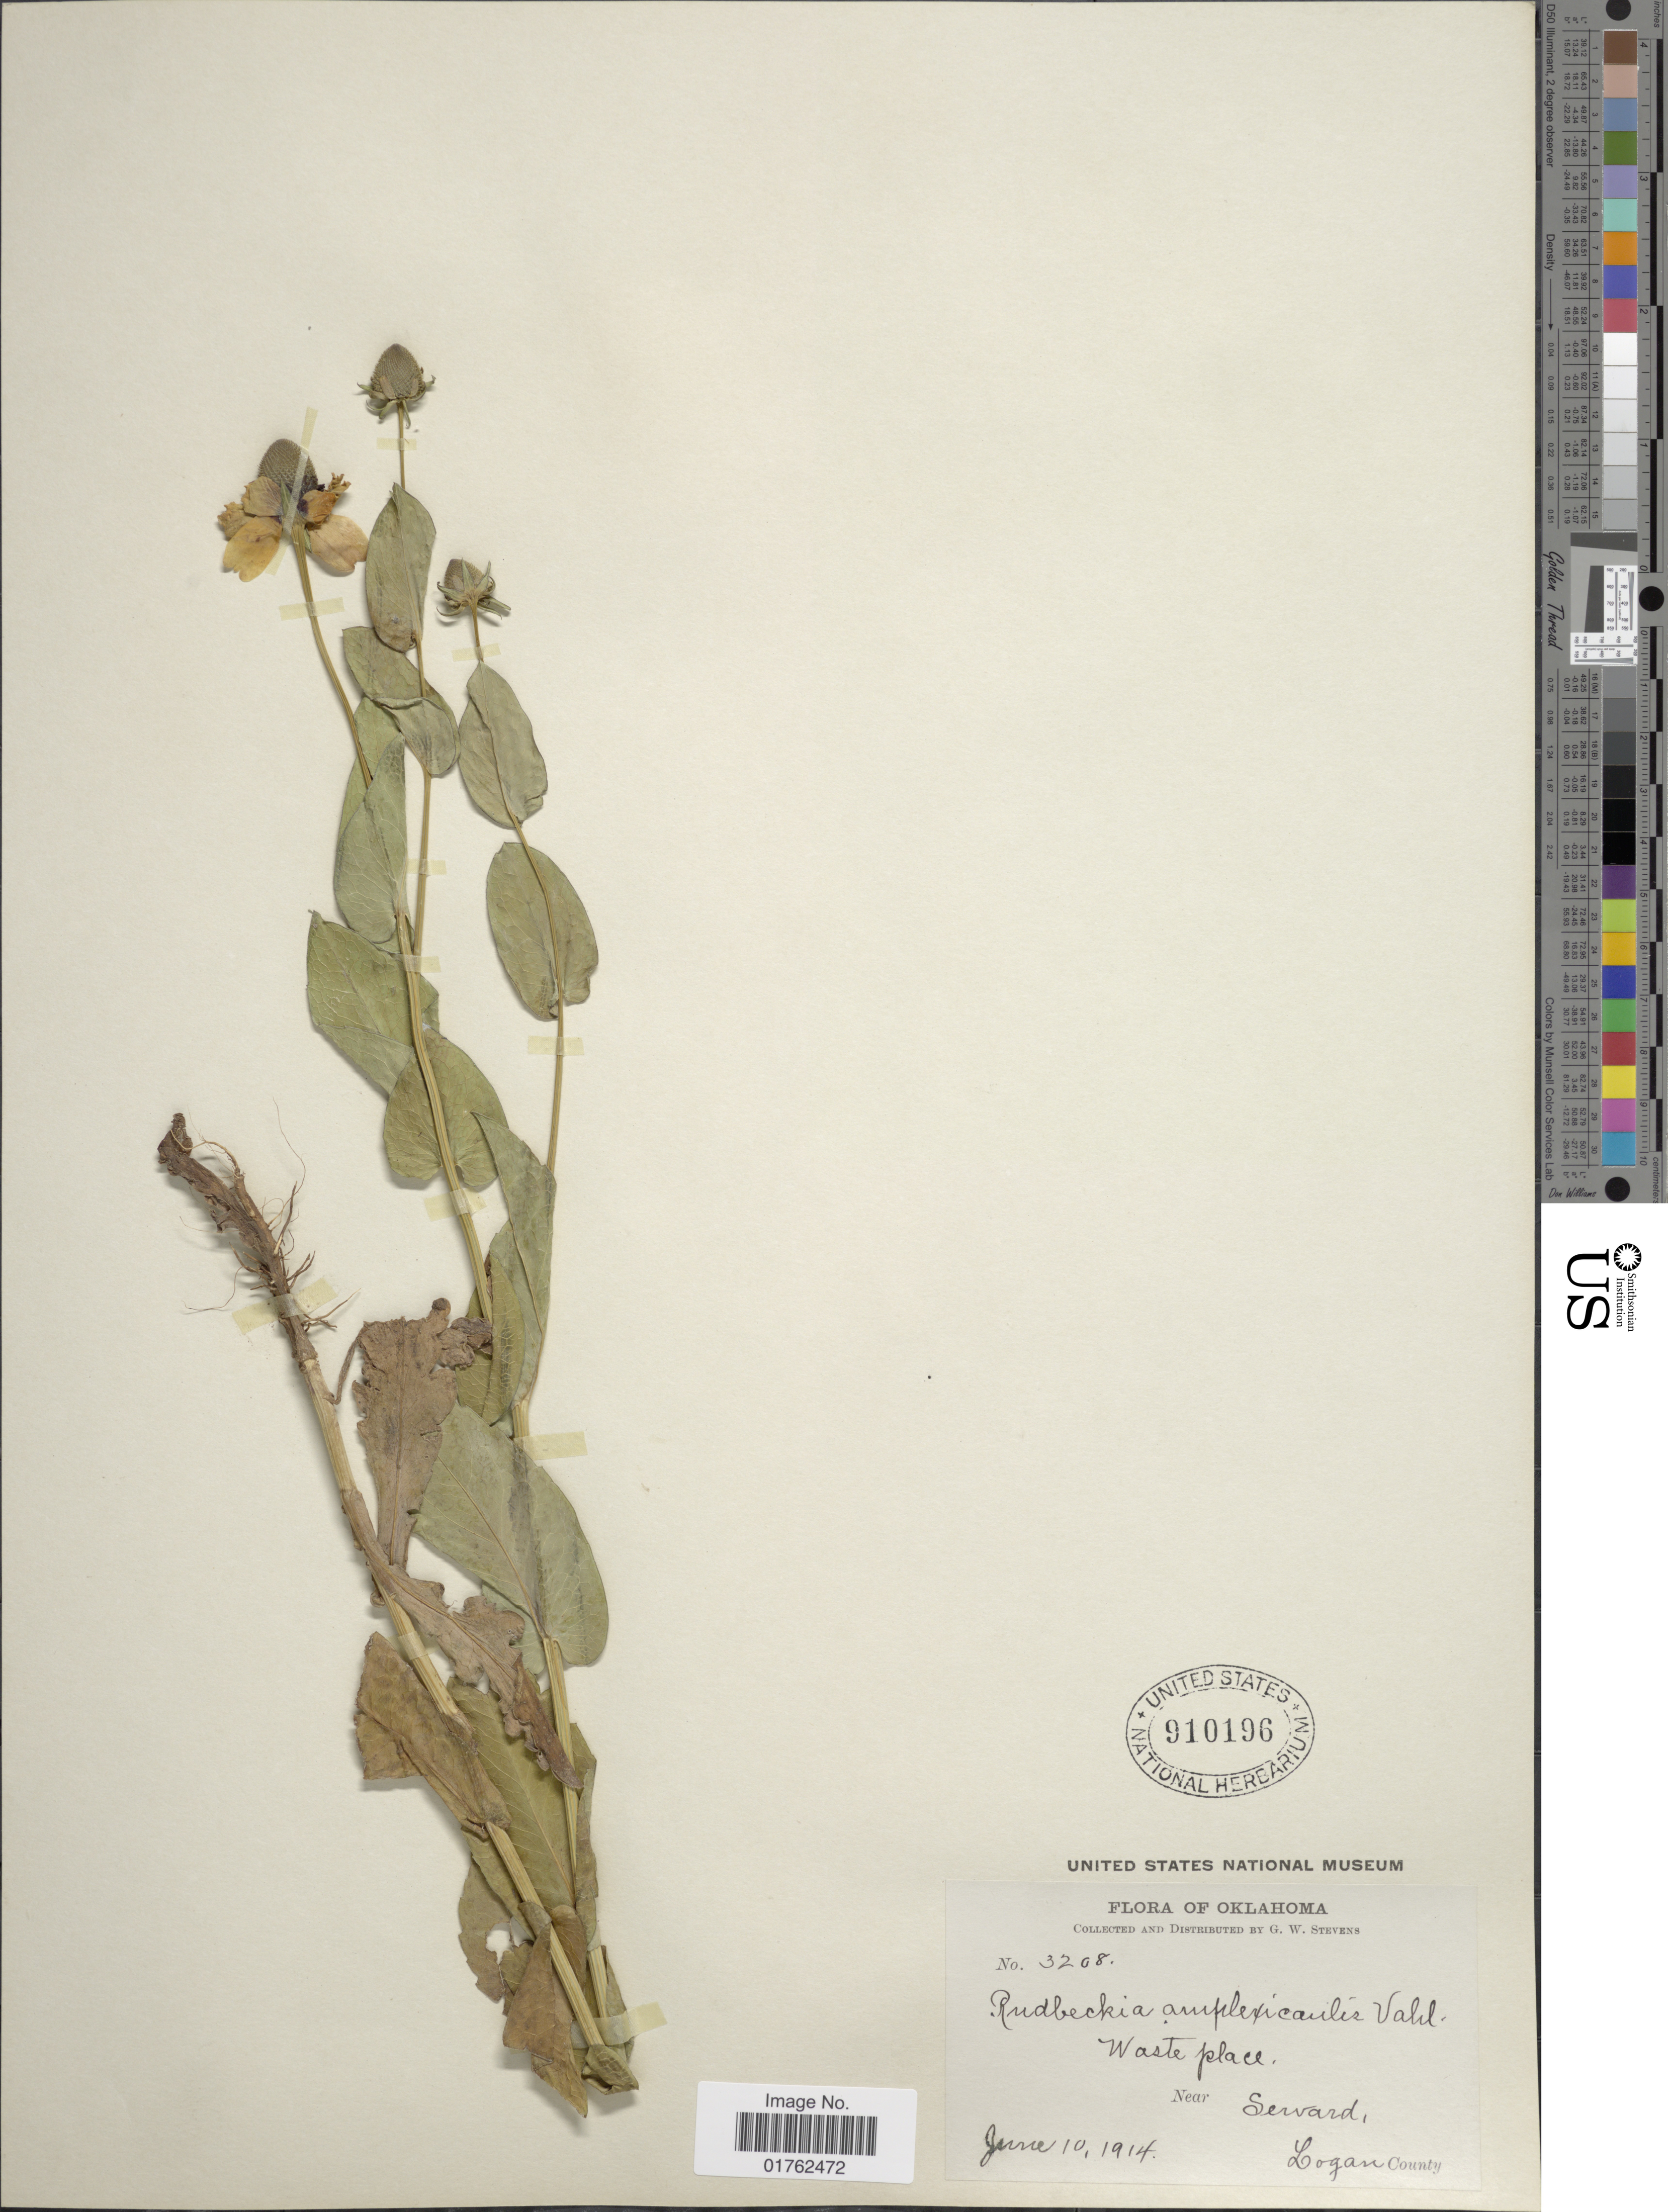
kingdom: Plantae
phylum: Tracheophyta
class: Magnoliopsida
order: Asterales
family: Asteraceae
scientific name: Dracopis amplexicaulis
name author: (Vahl) Cass.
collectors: G. W. Stevens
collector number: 3208*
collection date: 1914-06-10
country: United States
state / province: Oklahoma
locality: Near Servard. Logan County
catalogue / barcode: US 910196